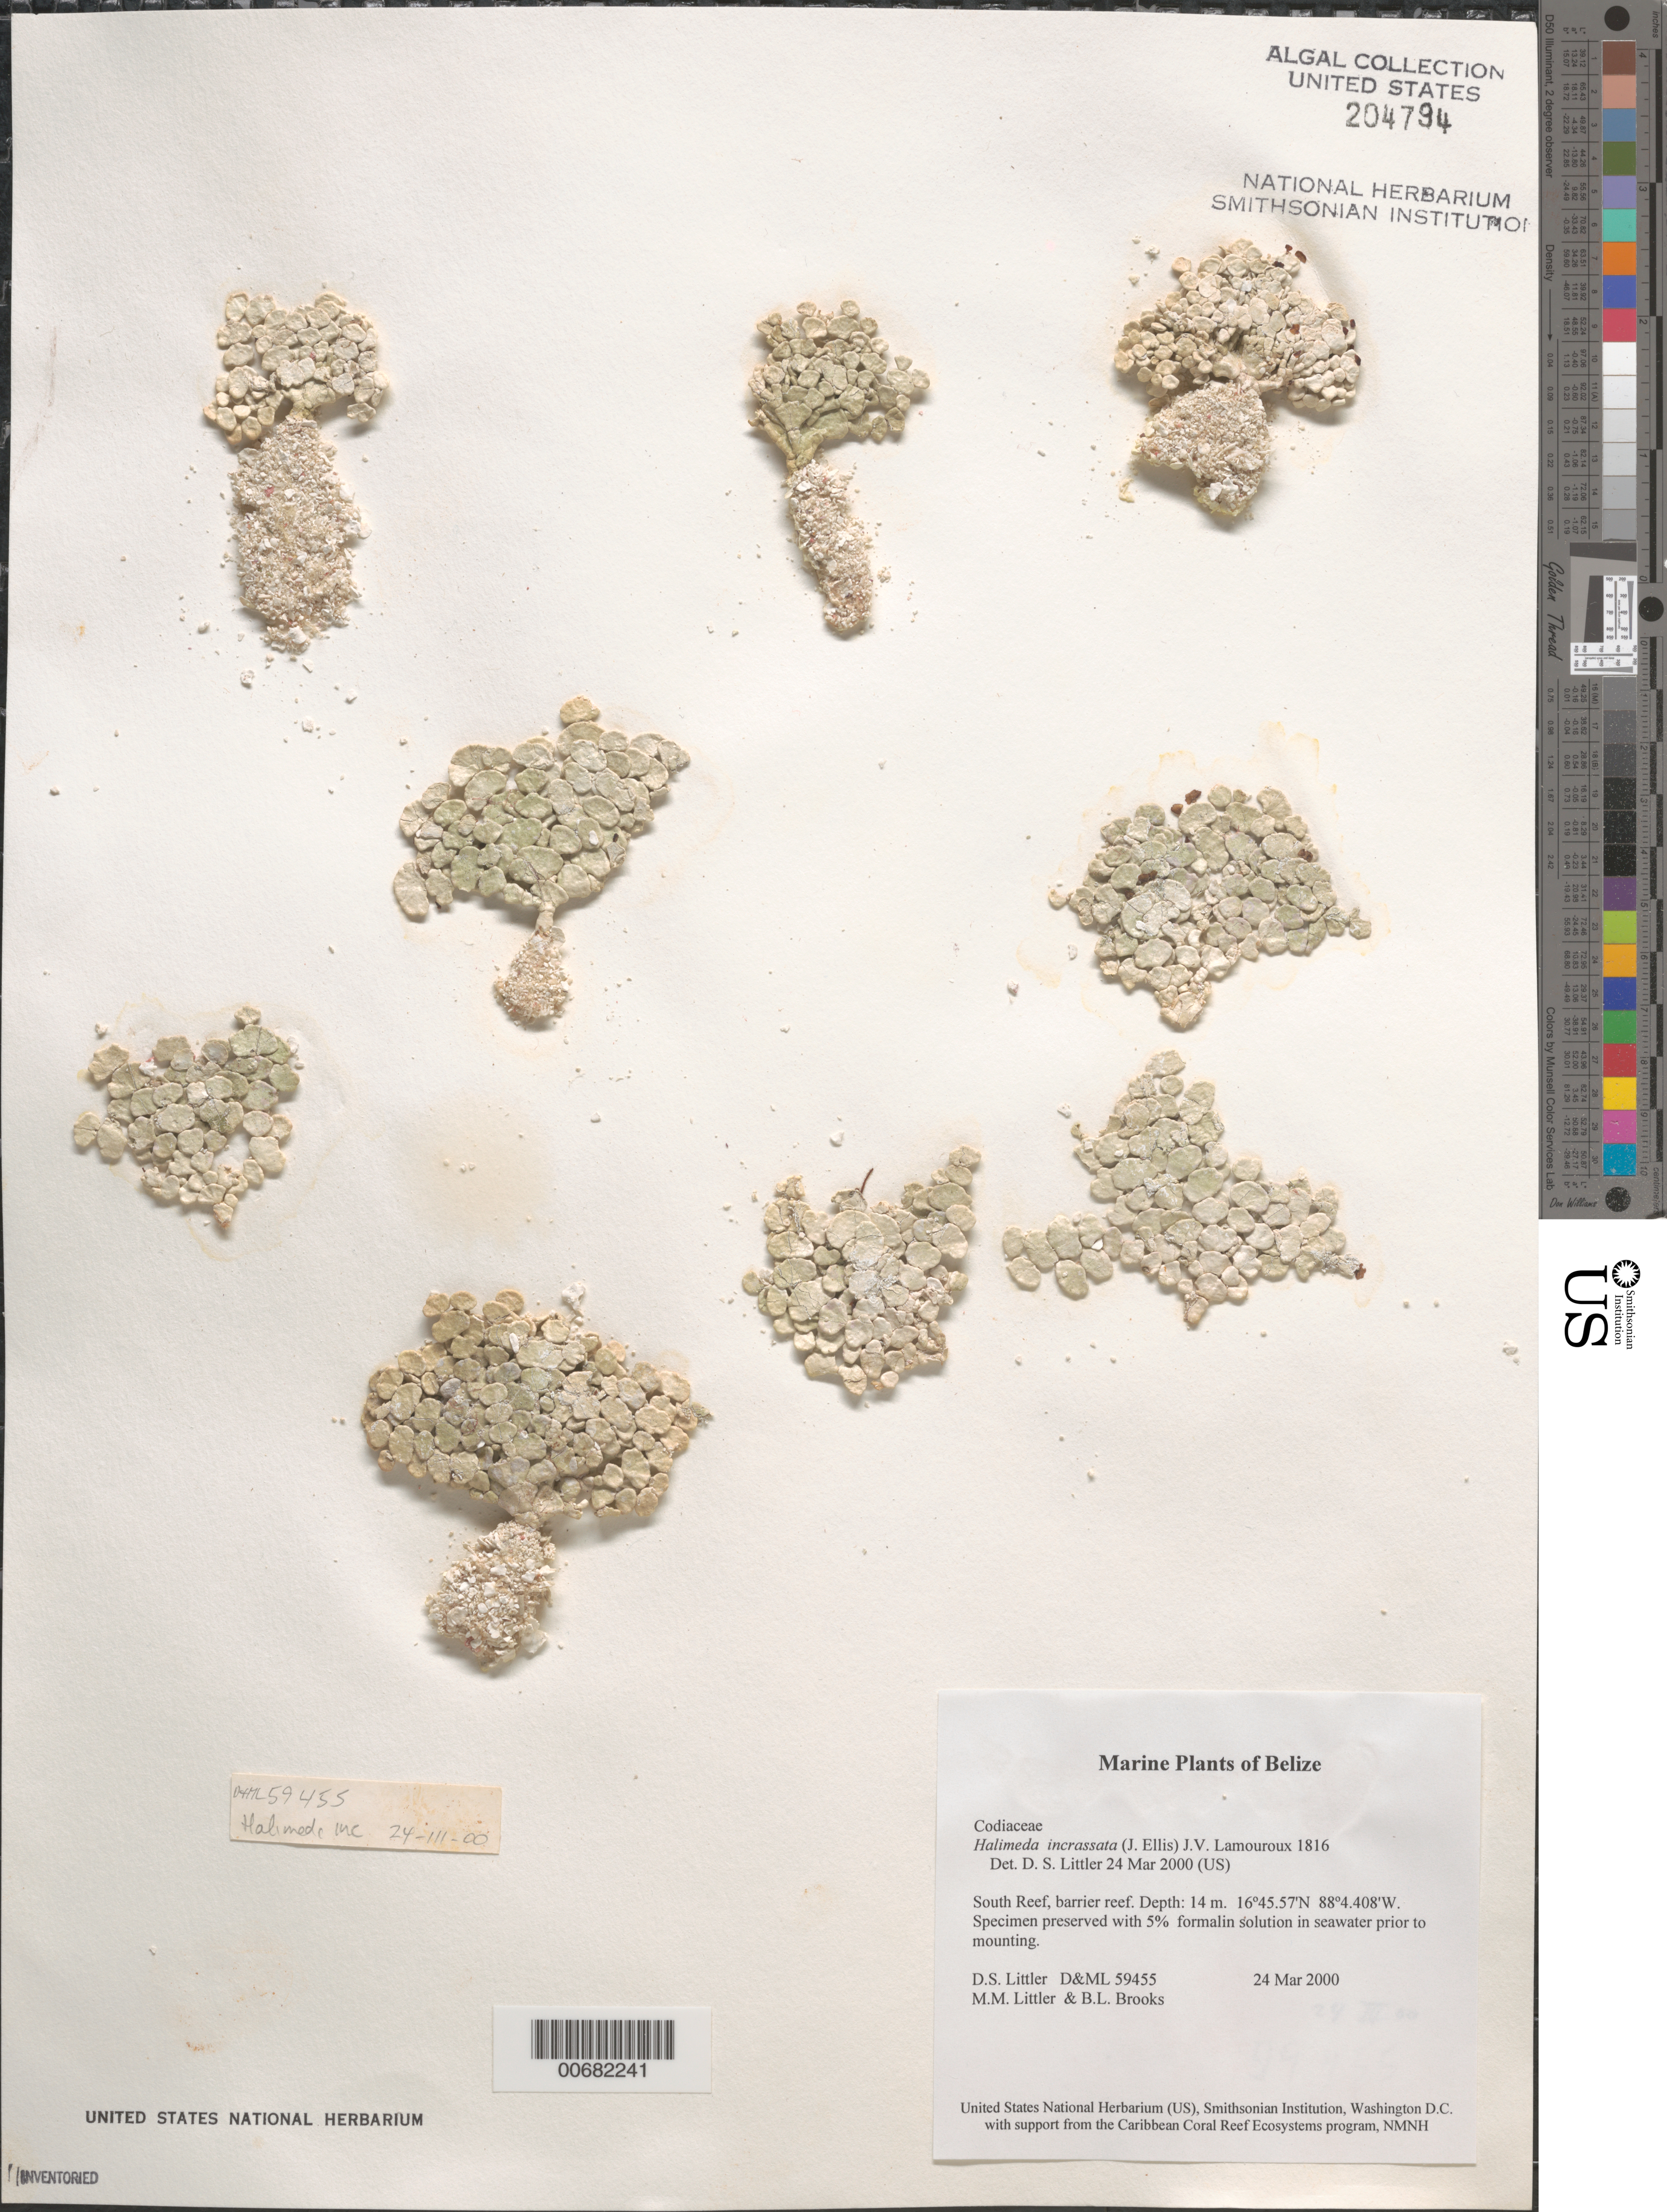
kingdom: Plantae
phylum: Chlorophyta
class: Ulvophyceae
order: Bryopsidales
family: Halimedaceae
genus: Halimeda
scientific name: Halimeda incrassata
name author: (J. Ellis) J.V.Lamouroux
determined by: Littler, D. S.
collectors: D. S. Littler, M. M. Littler & B. Brooks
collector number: D&ML 59455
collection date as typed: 24 Mar 2000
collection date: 2000-03-24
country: Belize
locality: South Reef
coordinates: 16 45.57' N, 88 4.408' W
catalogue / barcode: US 204794